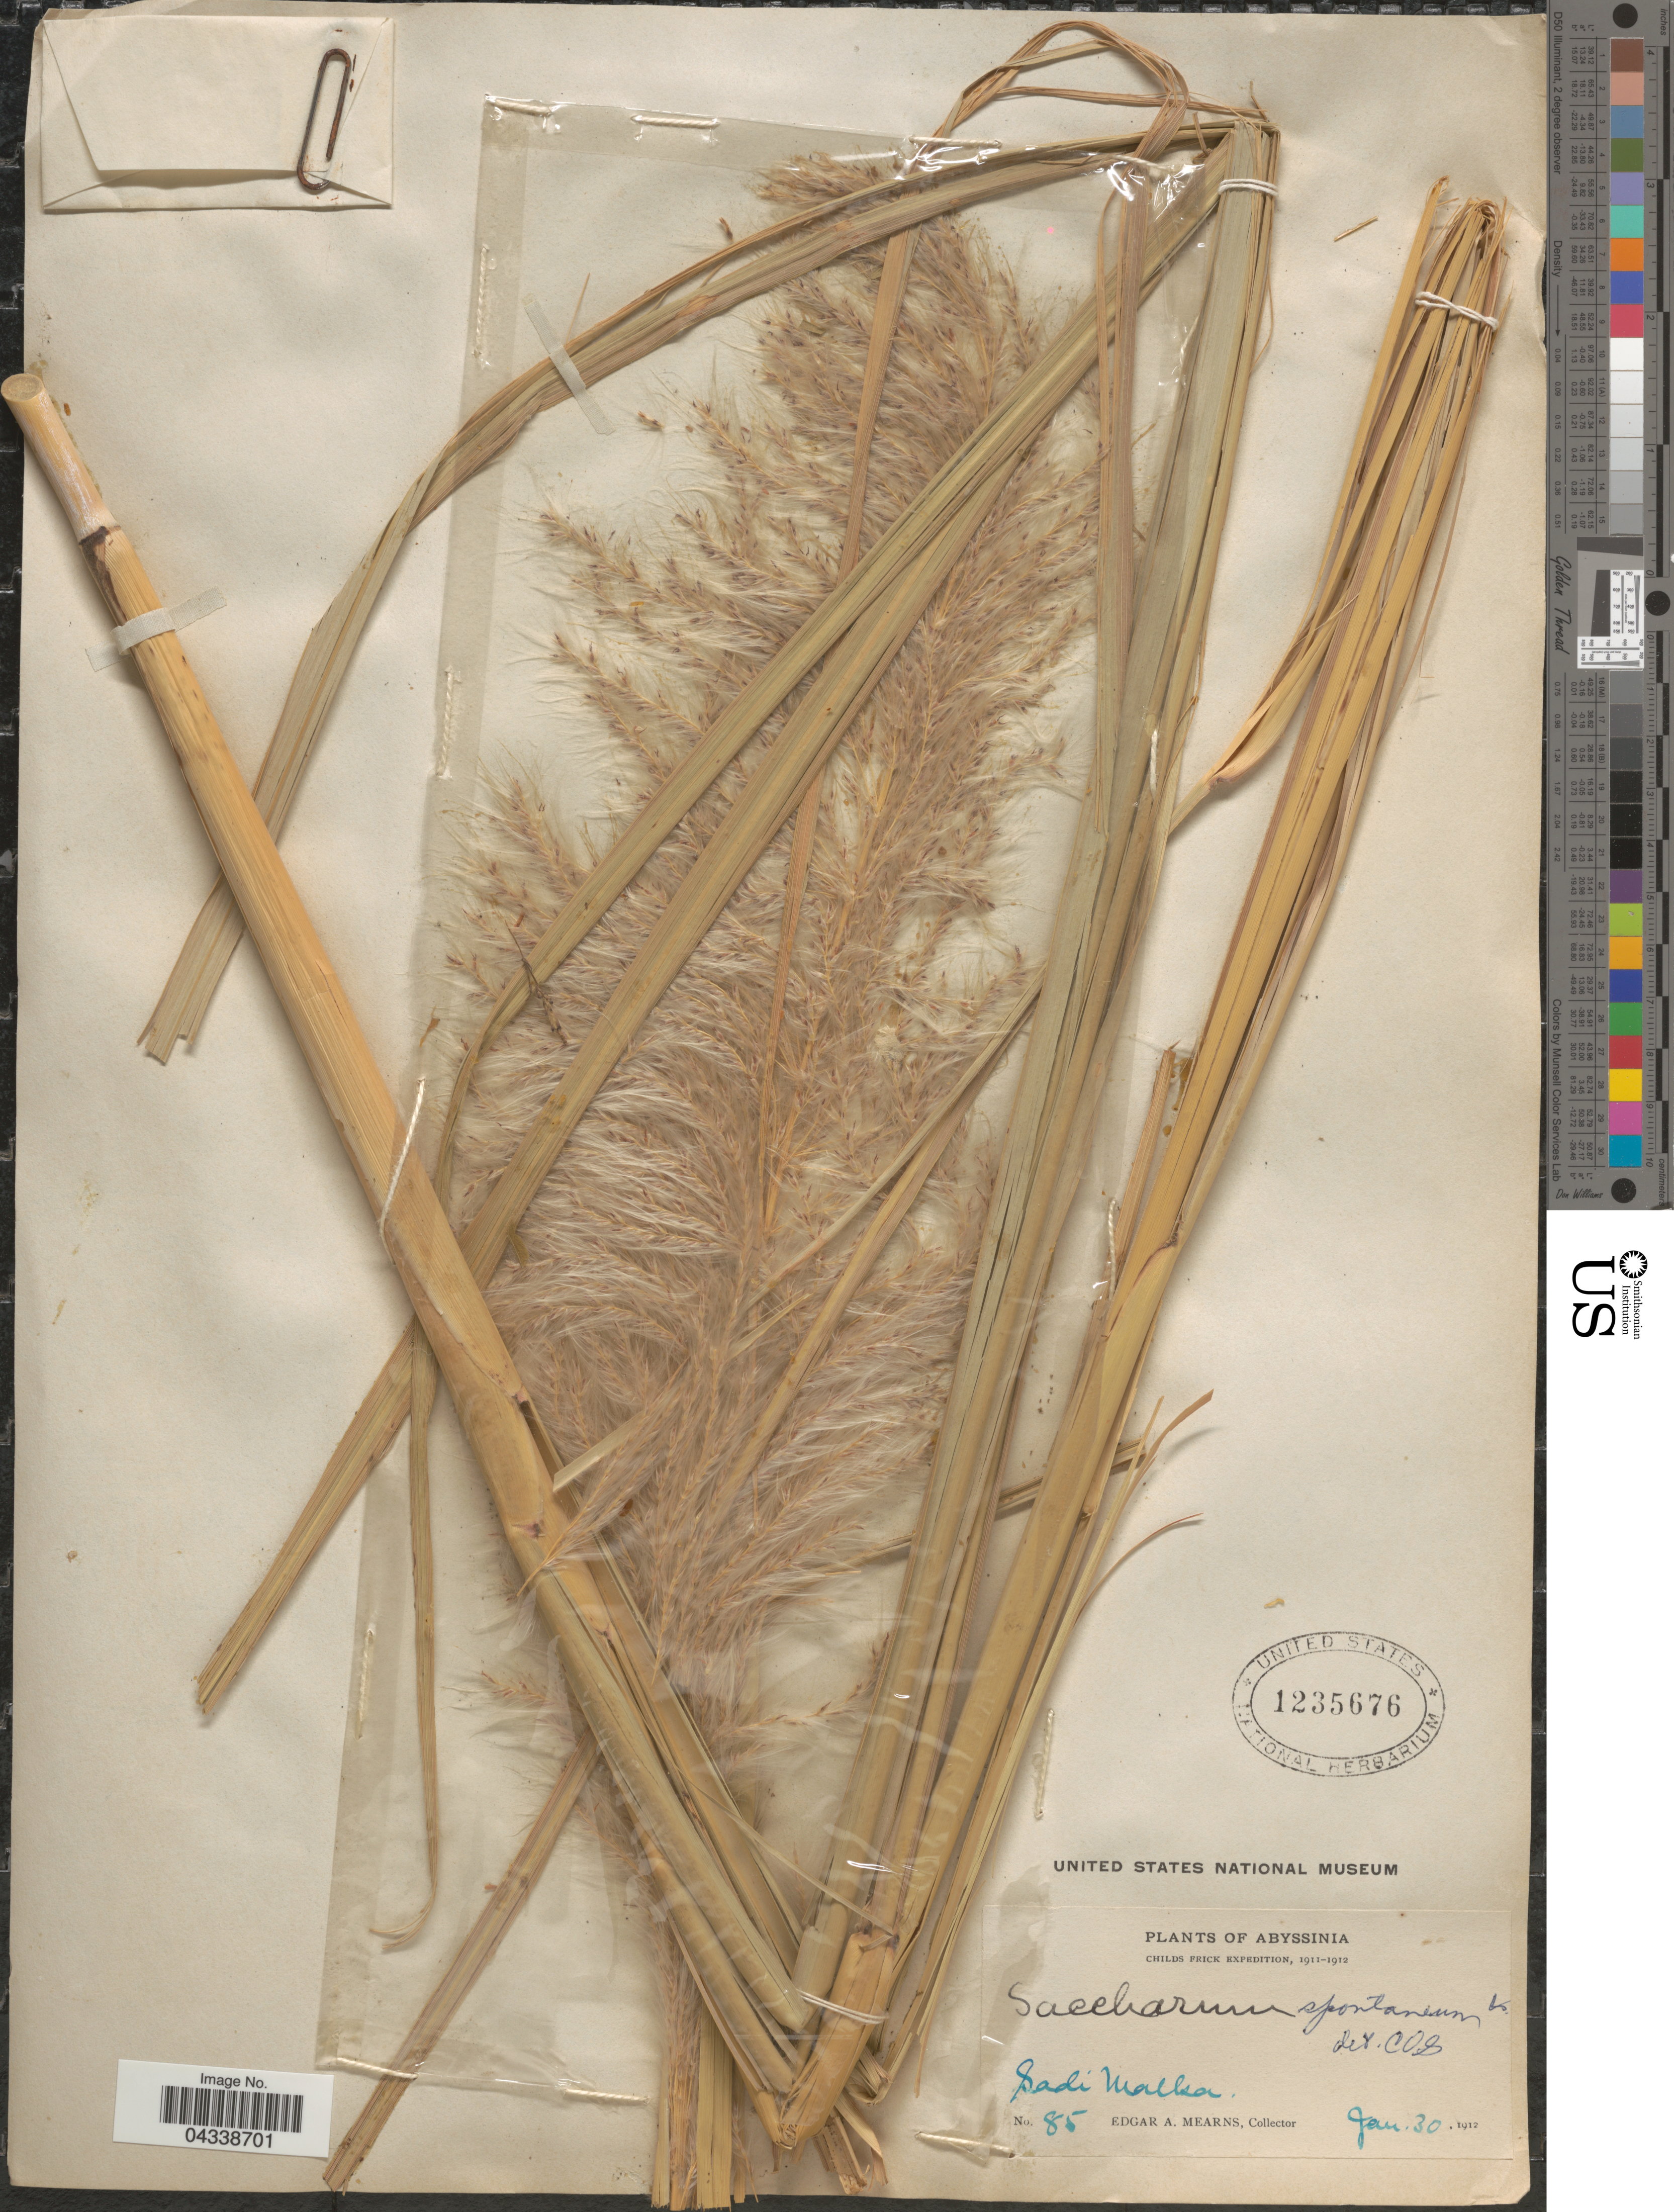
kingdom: Plantae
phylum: Tracheophyta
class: Liliopsida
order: Poales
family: Poaceae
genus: Saccharum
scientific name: Saccharum spontaneum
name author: L.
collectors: E. A. Mearns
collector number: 85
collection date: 1912-01-30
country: Ethiopia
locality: Abyssinia. Childs Frick Expedition, 1911-1912. Sadi Malka.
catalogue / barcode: US 1235676